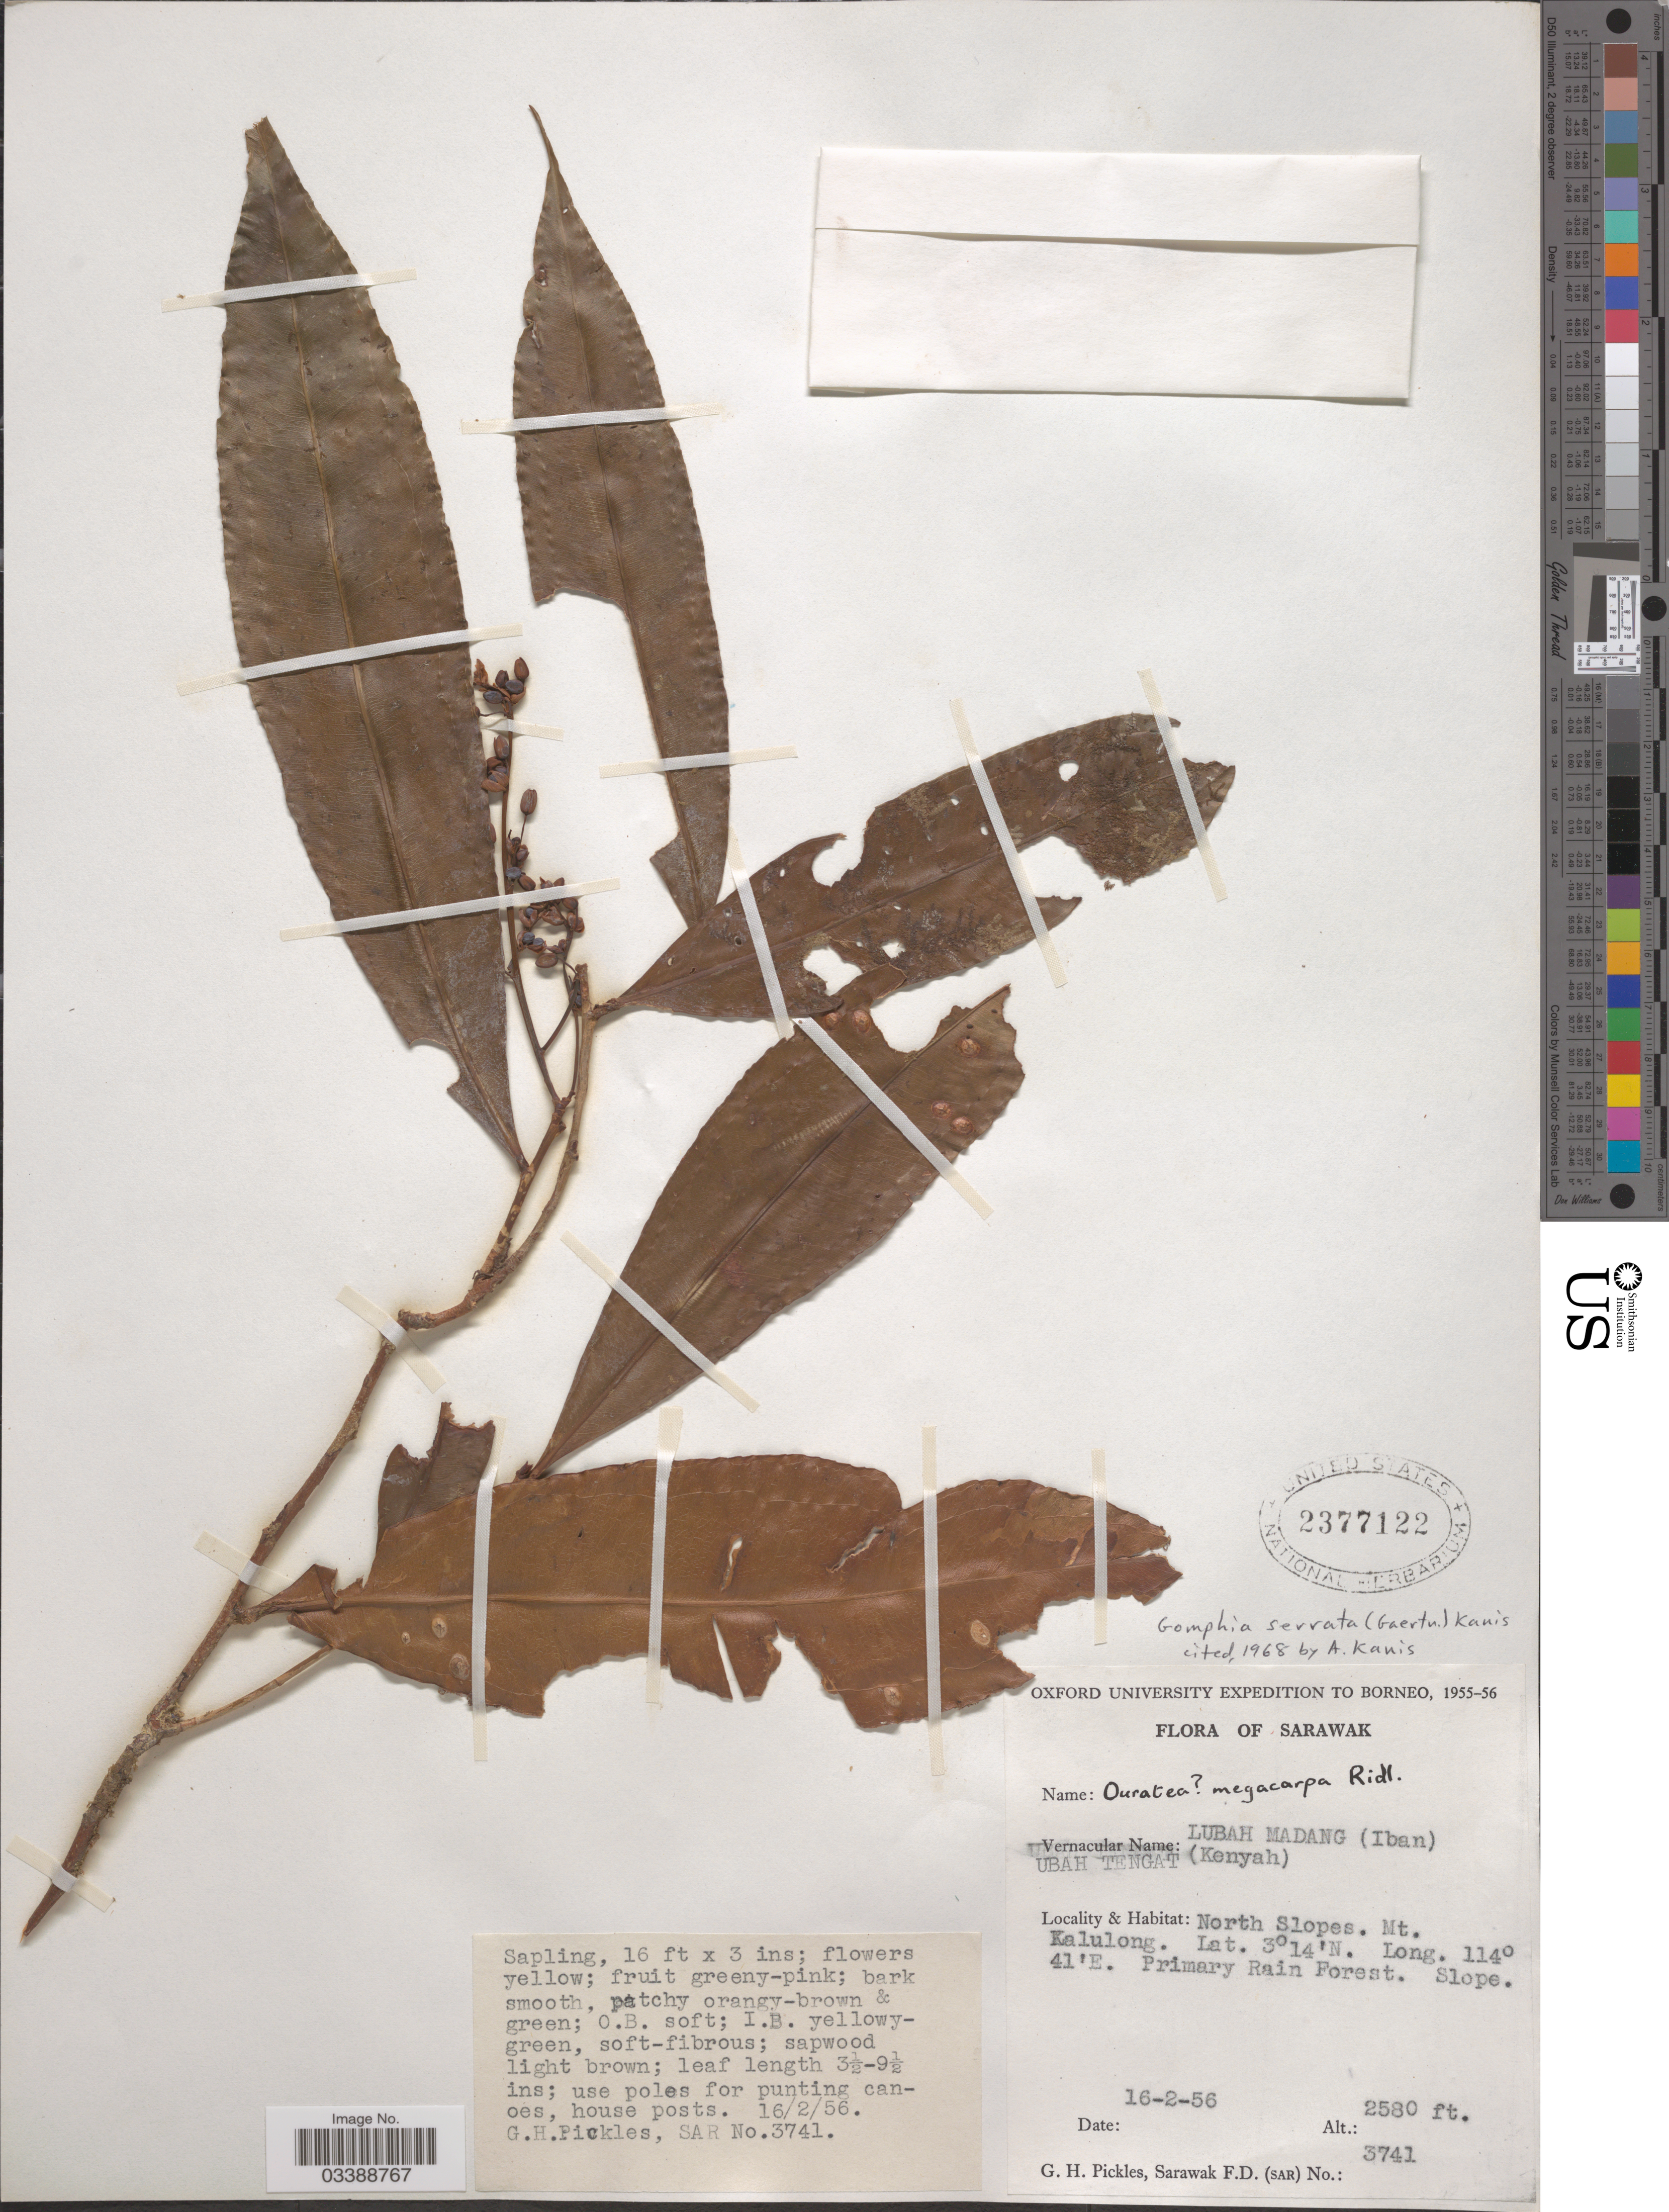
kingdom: Plantae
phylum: Tracheophyta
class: Magnoliopsida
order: Malpighiales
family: Ochnaceae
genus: Campylospermum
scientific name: Campylospermum serratum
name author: (Gaertn.) Bittrich & M.C.E. Amaral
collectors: G. Pickles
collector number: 3741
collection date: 1956-02-16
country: Malaysia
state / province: Sarawak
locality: Borneo. North Slopes. Mt. Kalulong.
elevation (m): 786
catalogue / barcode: US 2377122